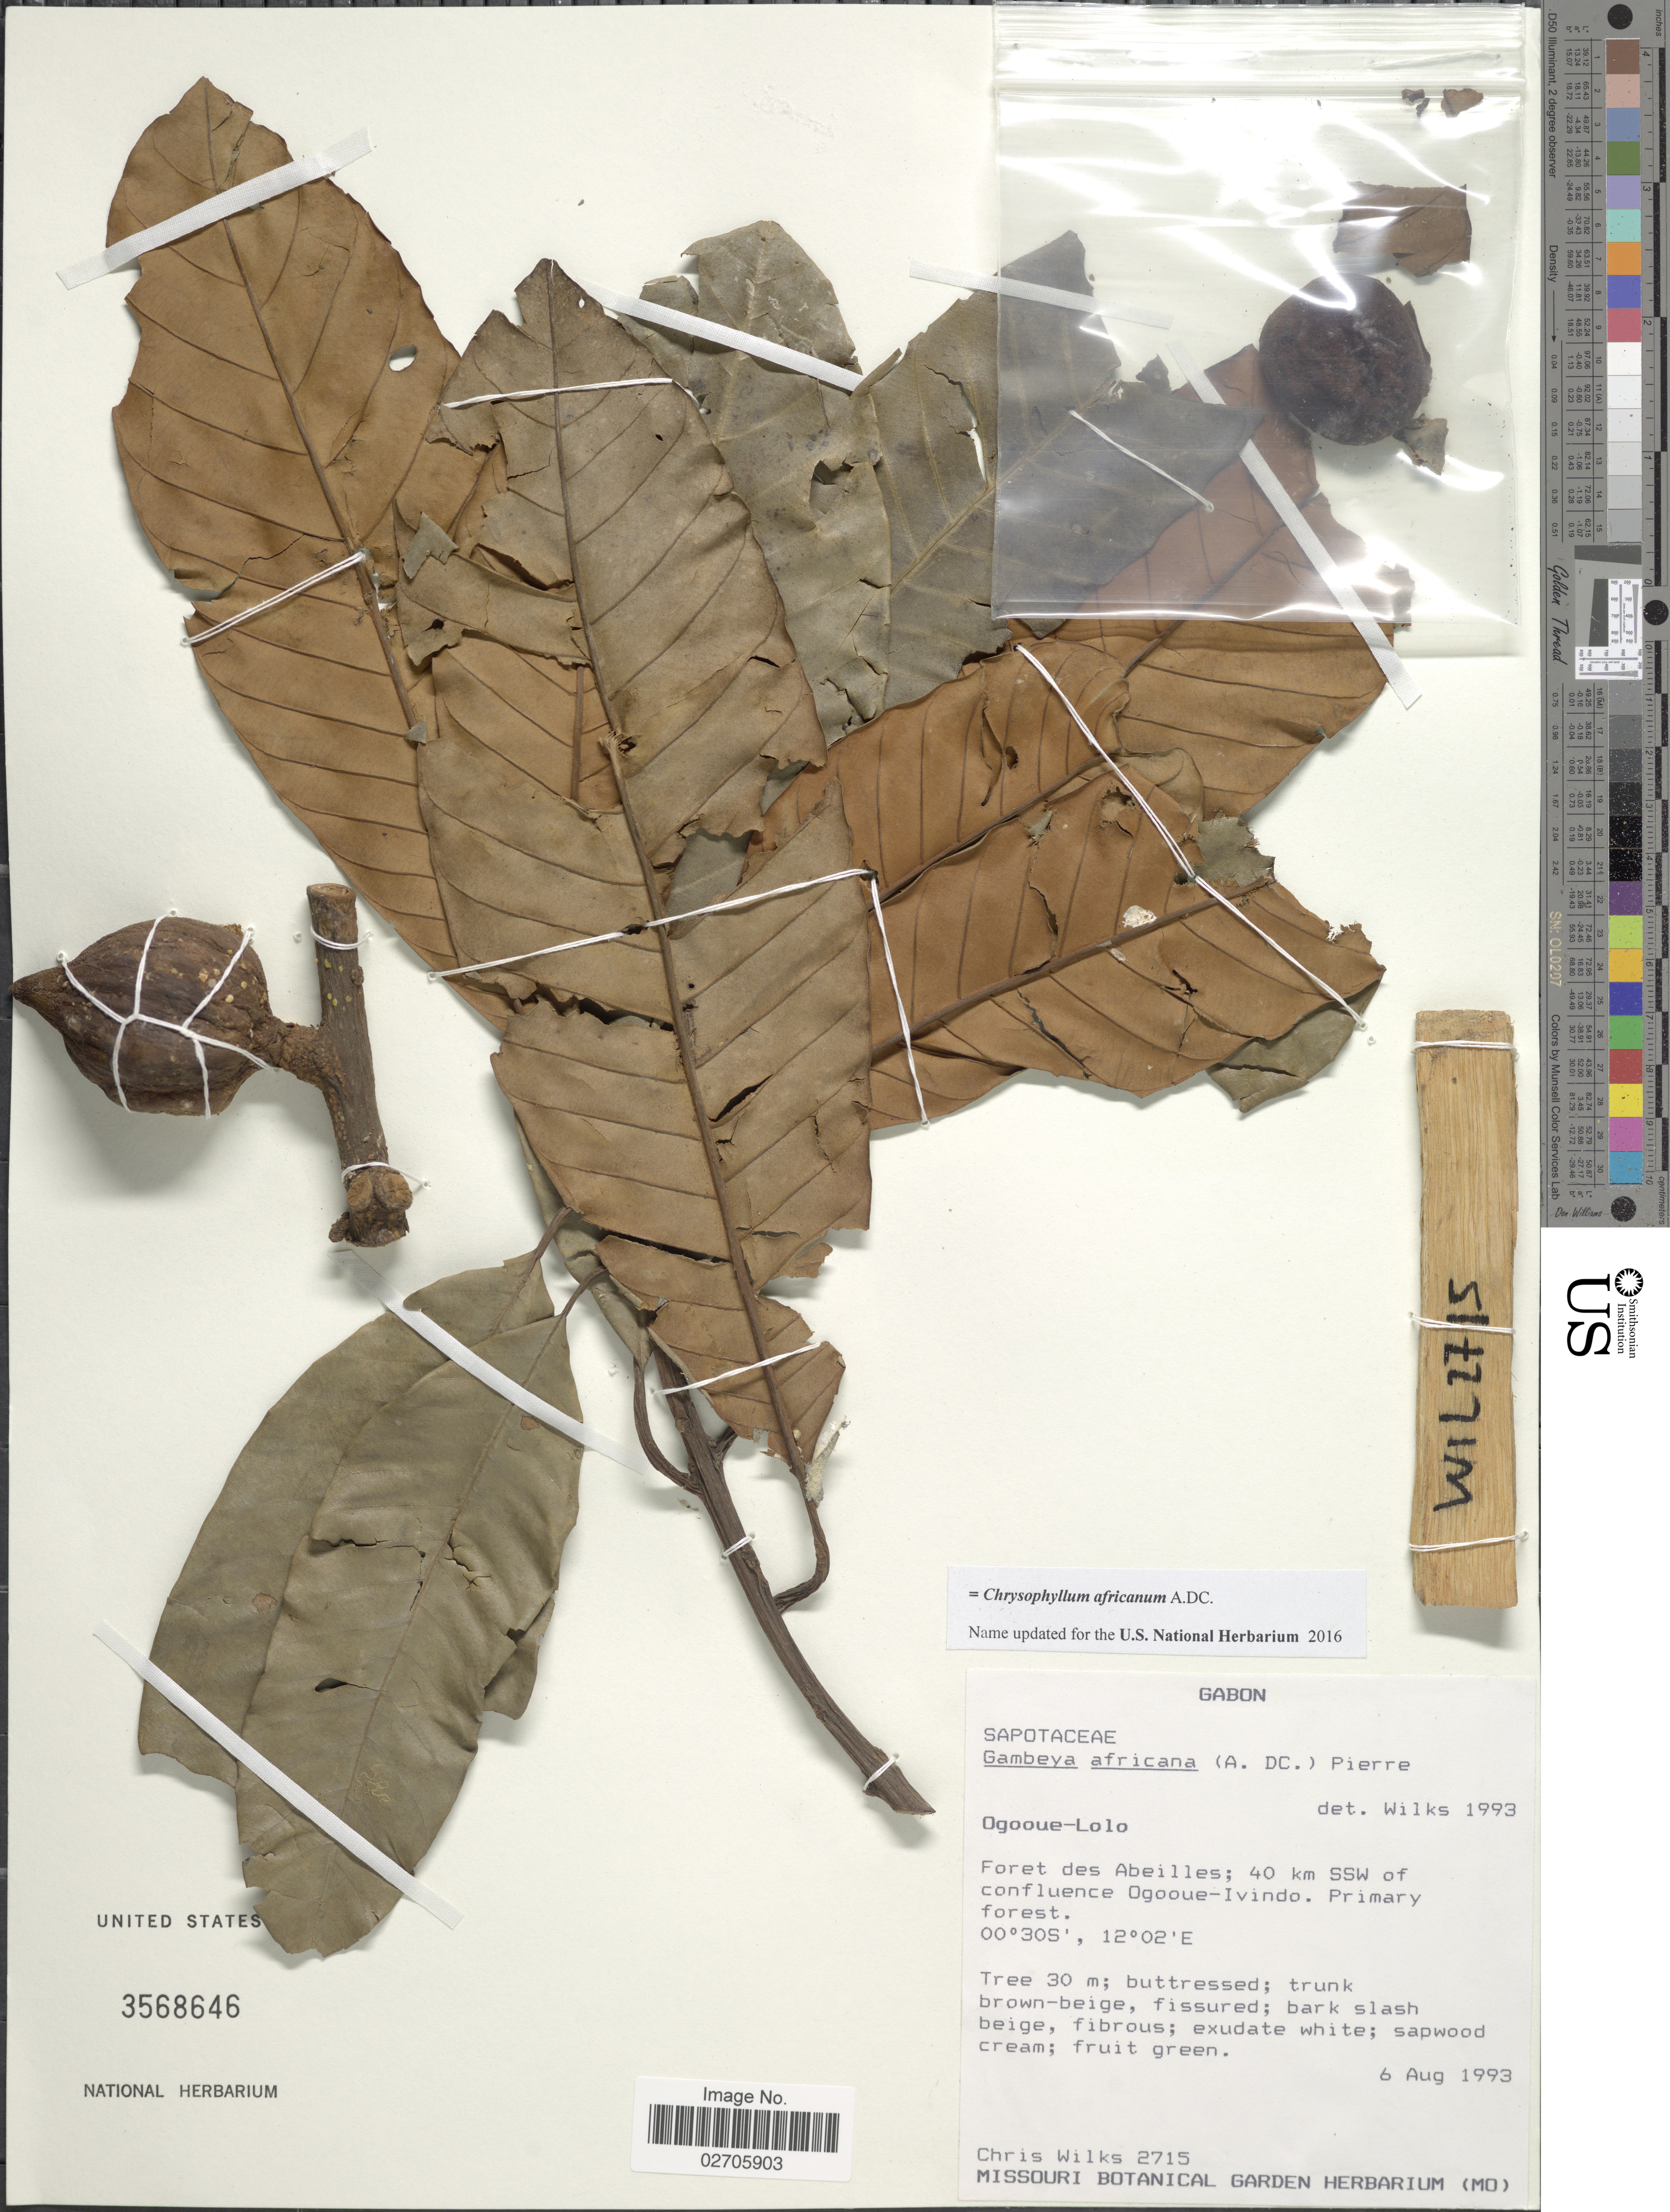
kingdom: Plantae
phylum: Tracheophyta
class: Magnoliopsida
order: Ericales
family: Sapotaceae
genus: Chrysophyllum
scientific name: Chrysophyllum africanum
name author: A. DC.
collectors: C. Wilks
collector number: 2715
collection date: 1993-08-06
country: Gabon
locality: Ogooue-Lolo, Foret des Abeilles; 40 km SSW of confluence Ogooue-Ivindo. Primary forest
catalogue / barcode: US 3568646